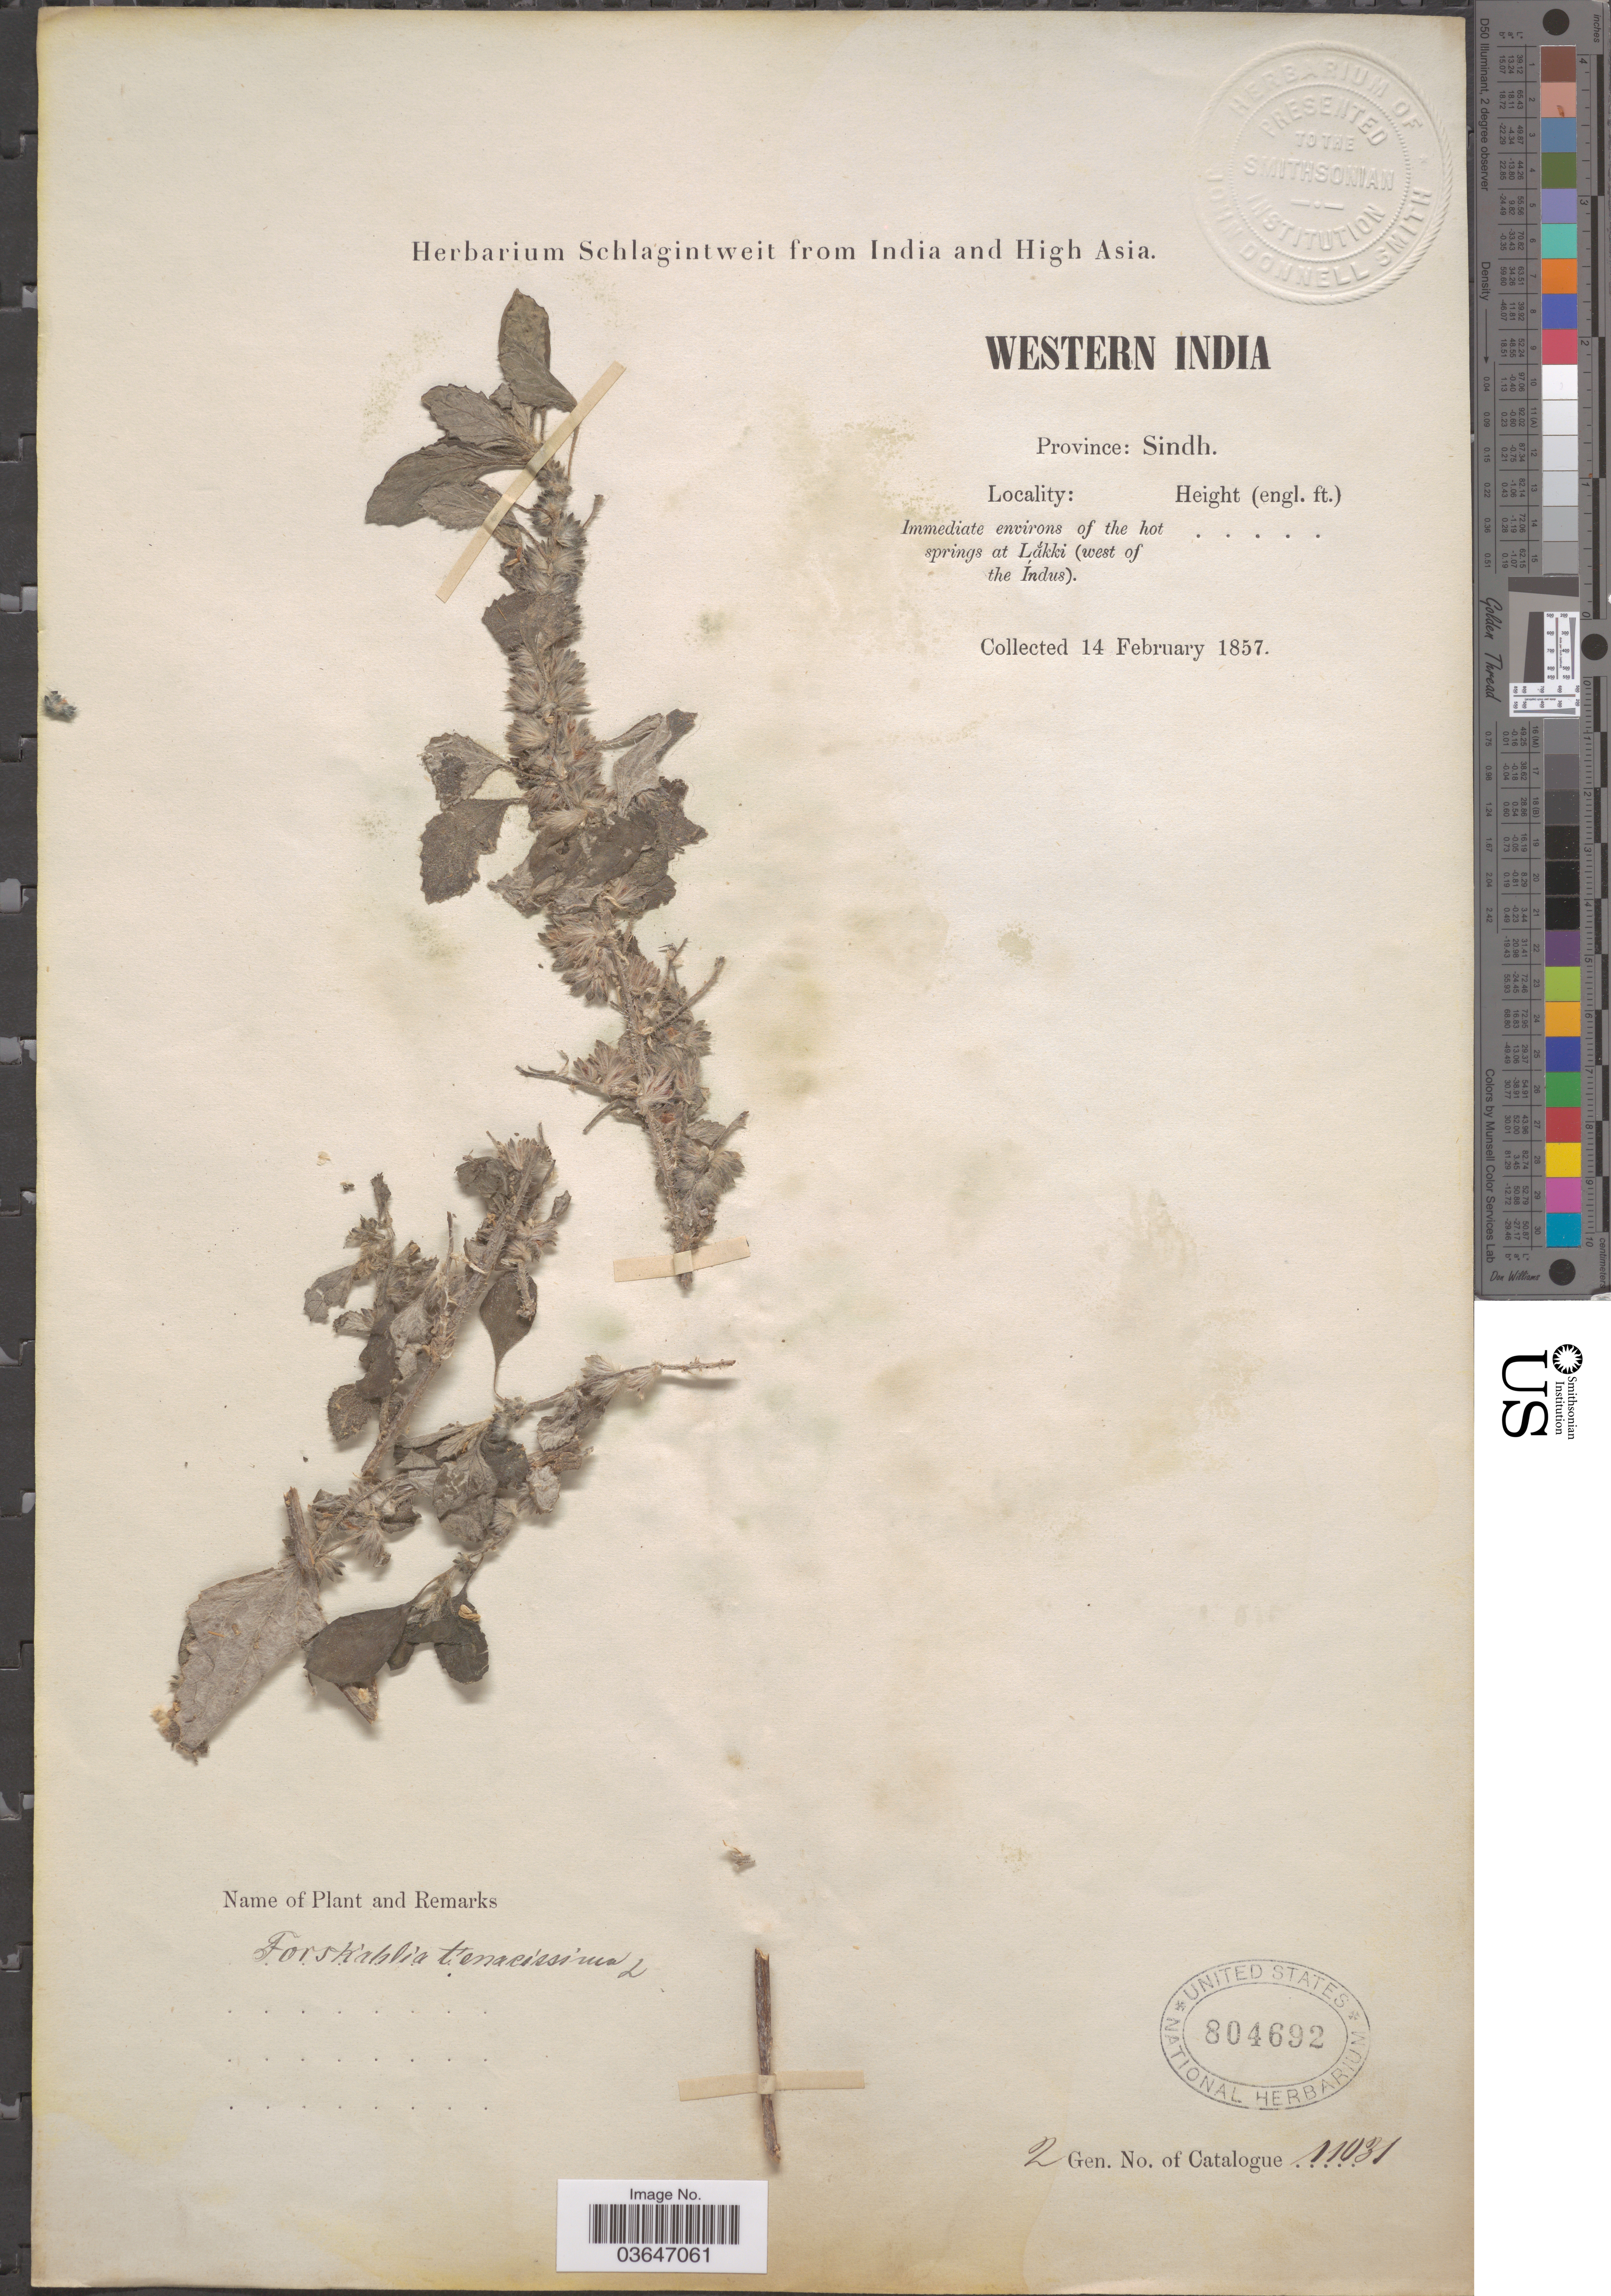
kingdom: Plantae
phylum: Tracheophyta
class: Magnoliopsida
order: Rosales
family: Urticaceae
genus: Forsskaolea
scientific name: Forsskaolea griersonii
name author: A.G. Mill. & J.A. Nyberg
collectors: ex herb. Schlagintweit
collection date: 1857-02-14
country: India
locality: Western India. Province: Sindh. Immediate environs of the hot springs at Lákki (west of the Índus).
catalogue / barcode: US 804692